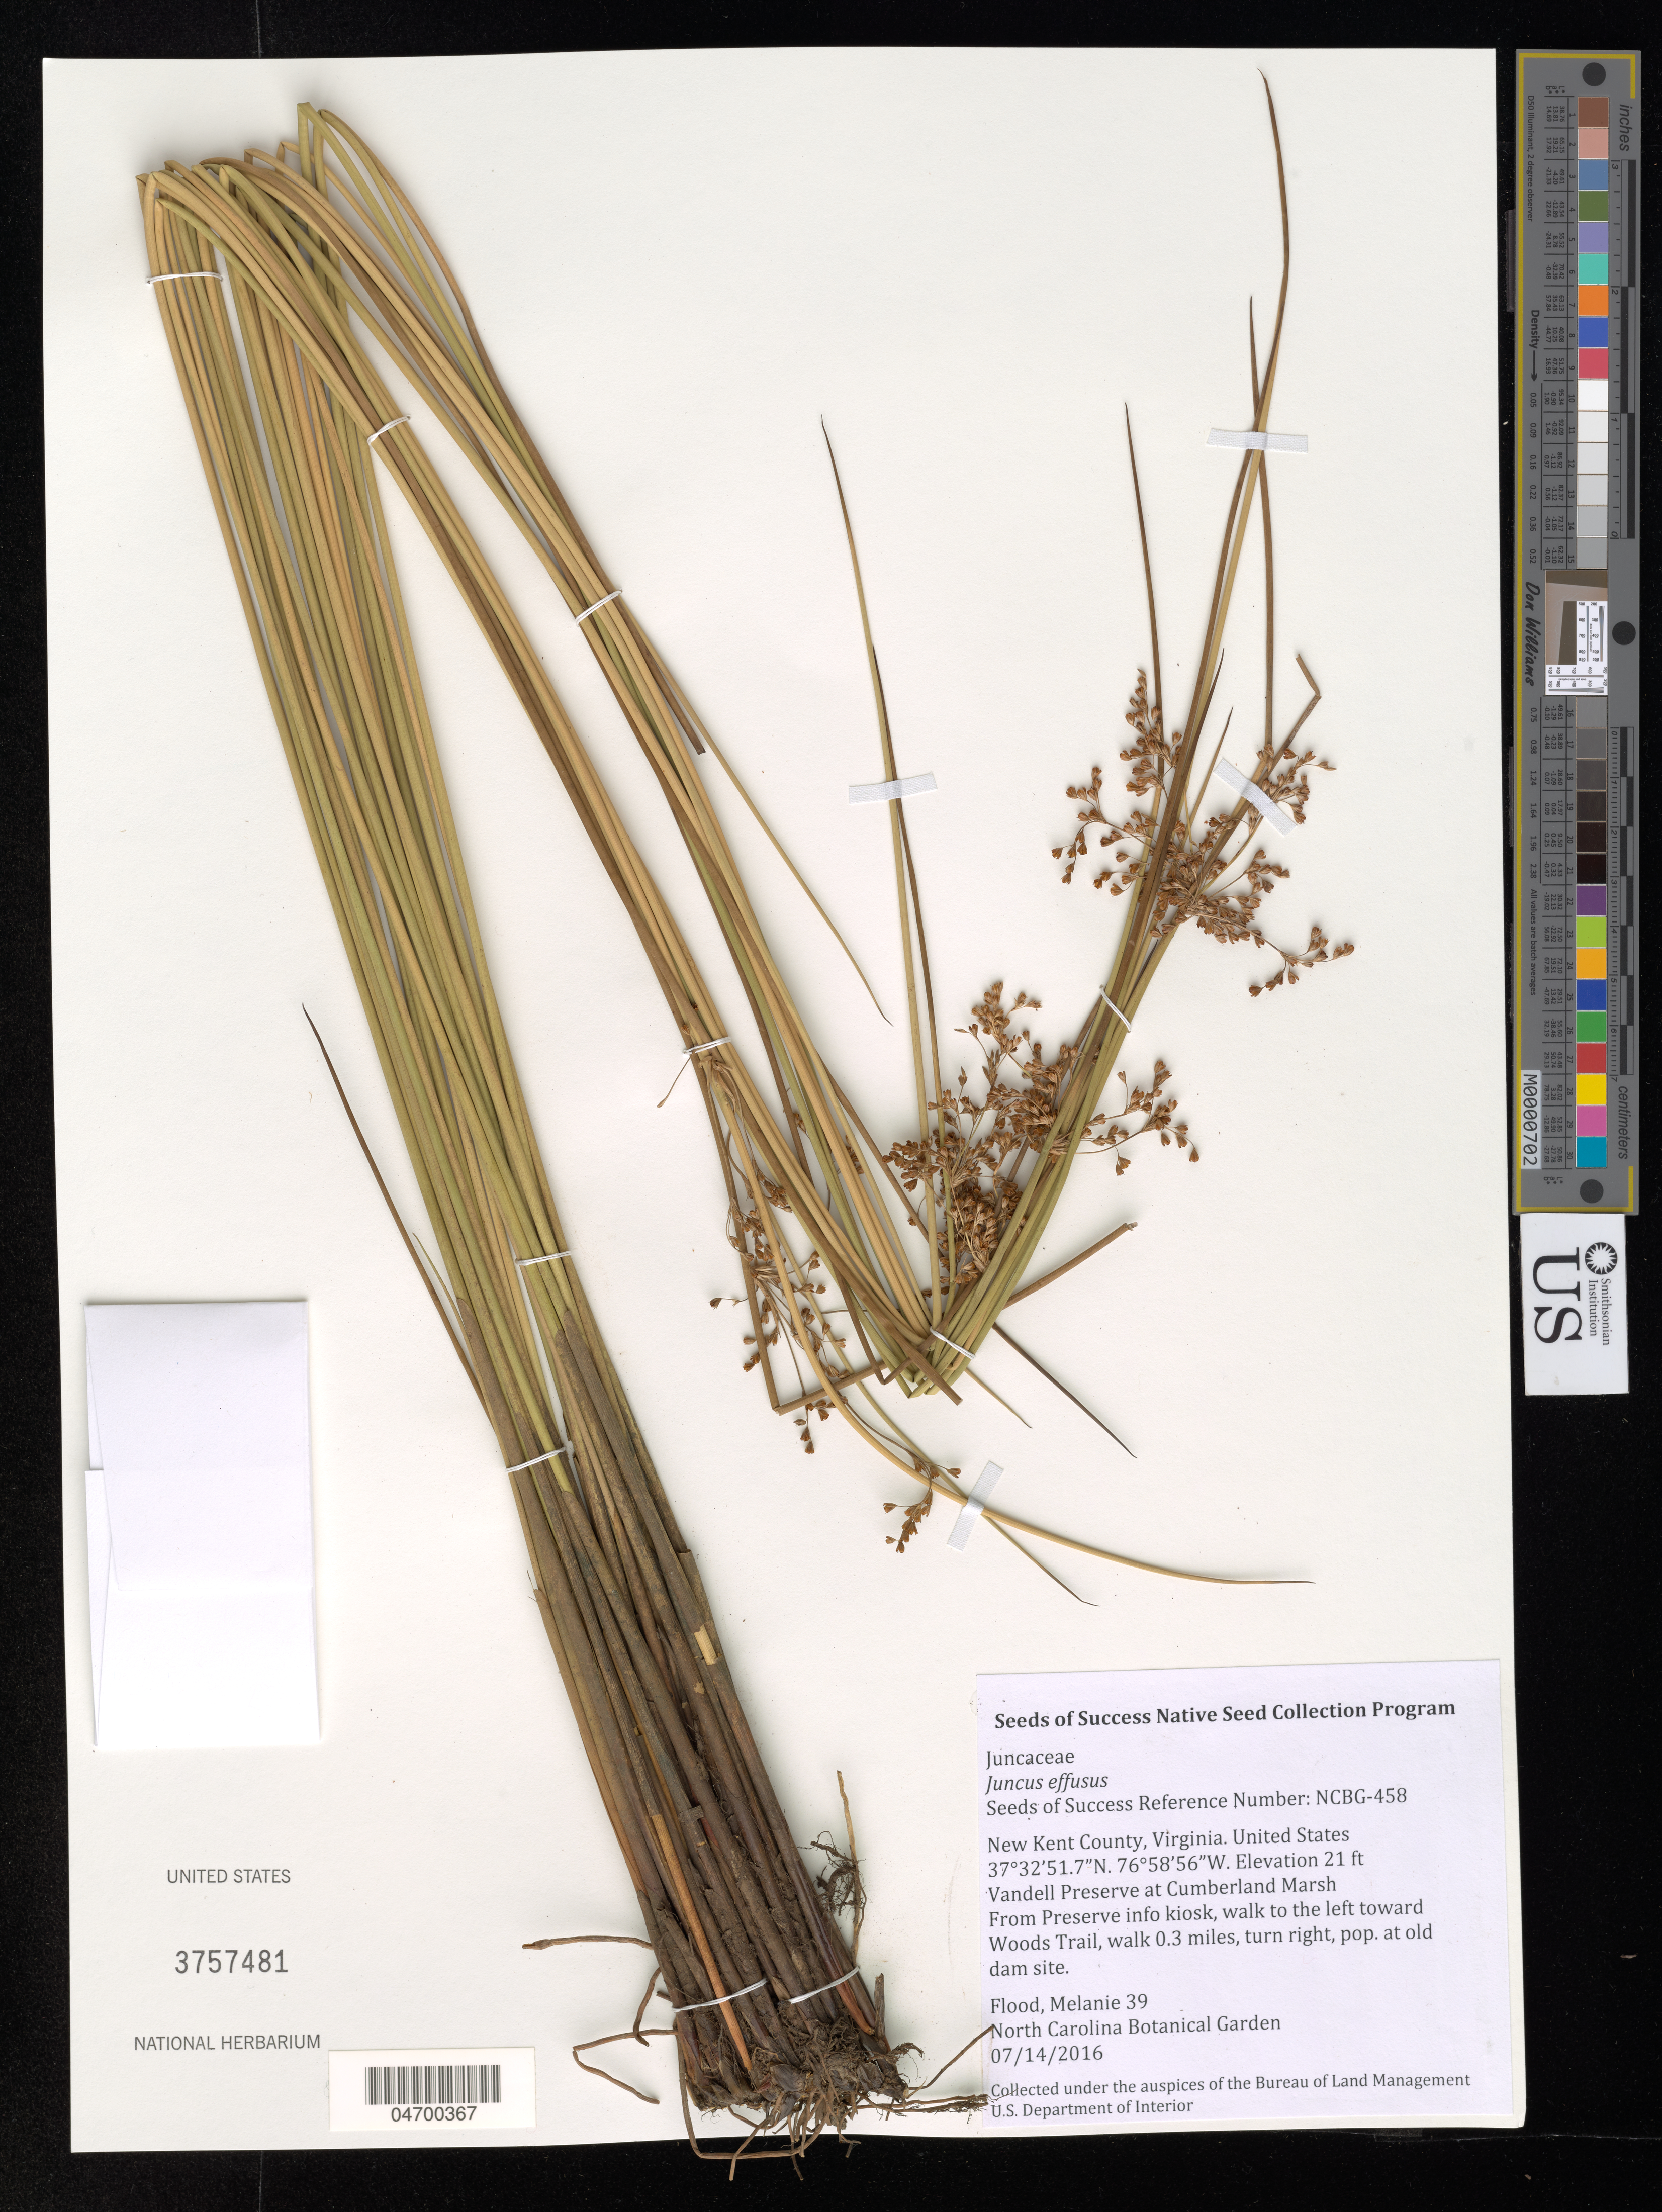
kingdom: Plantae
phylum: Tracheophyta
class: Liliopsida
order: Poales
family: Juncaceae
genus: Juncus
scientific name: Juncus effusus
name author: L.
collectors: M. Flood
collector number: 39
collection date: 2016-07-14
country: United States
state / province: Virginia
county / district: New Kent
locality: Vandell Preserve at Cumberland Marsh, From preserve info kiosk, walk to the left toward Woods Trail, walk 0.3 miles, turn right, pop. at old dam site.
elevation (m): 6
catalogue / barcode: US 3757481